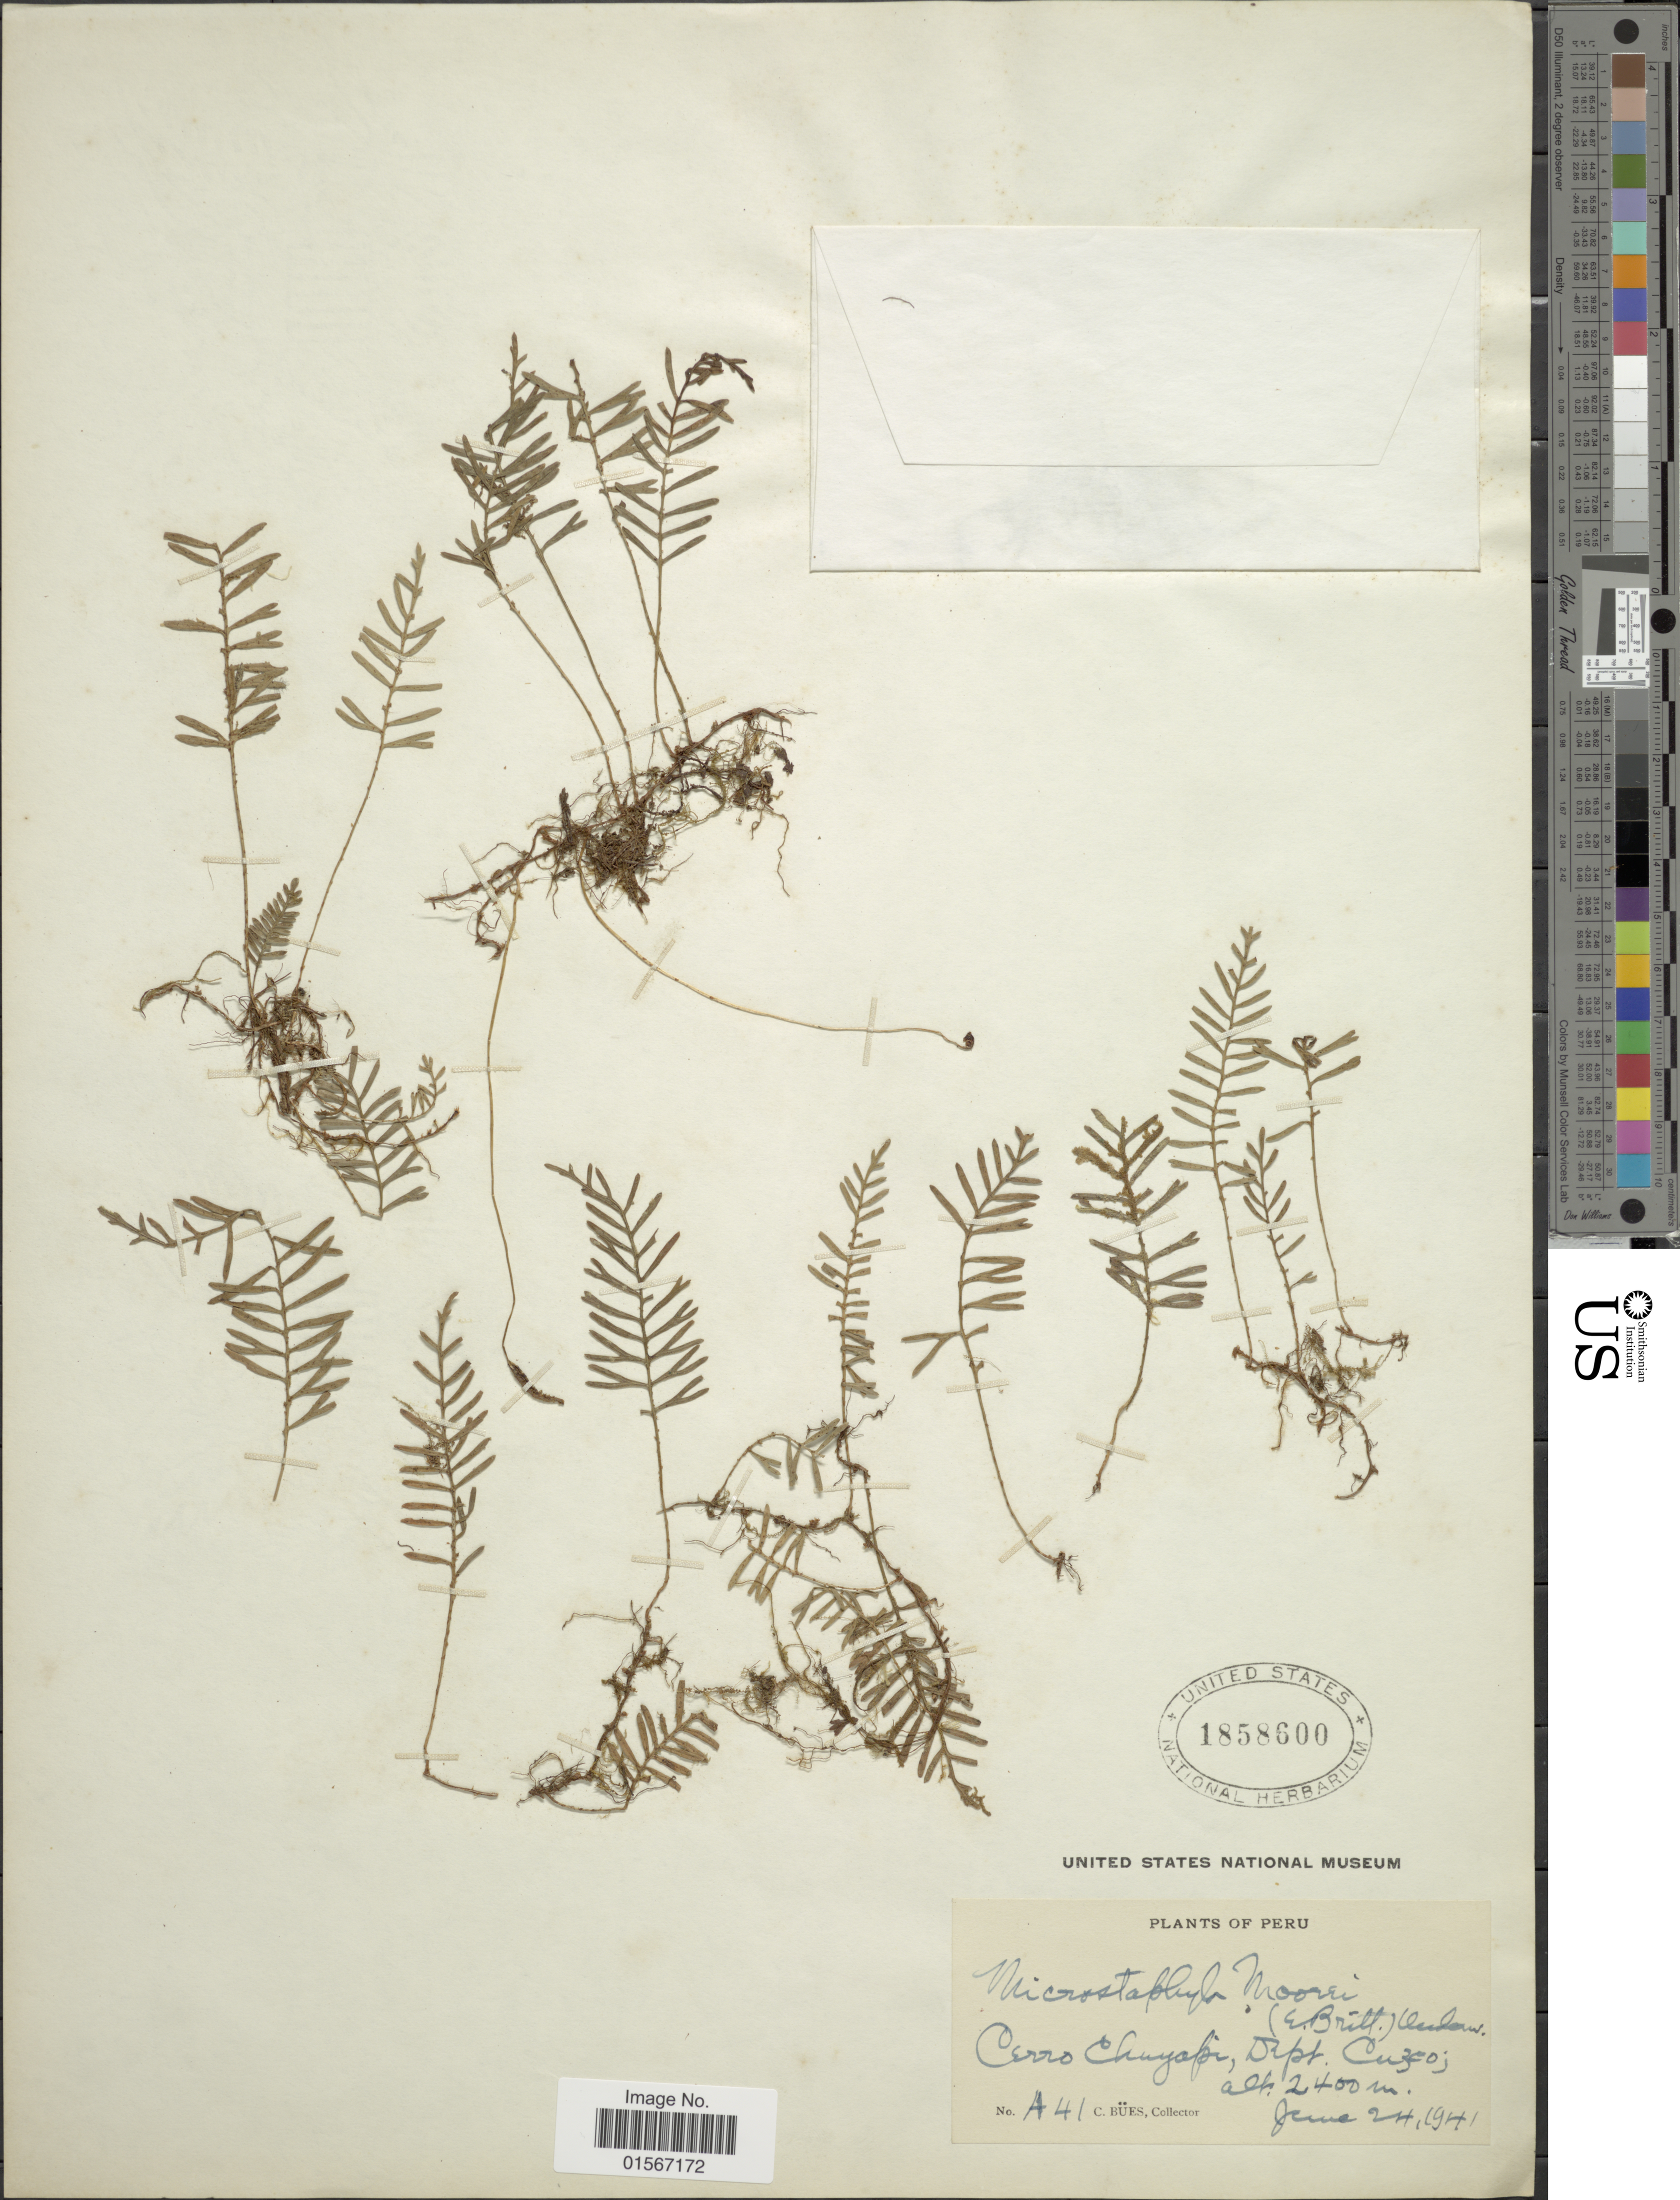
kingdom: Plantae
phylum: Tracheophyta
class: Polypodiopsida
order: Polypodiales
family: Dryopteridaceae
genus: Elaphoglossum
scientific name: Elaphoglossum moorei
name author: (E. Britton) Christ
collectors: C. Bues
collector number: A41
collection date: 1941-06-24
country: Peru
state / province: Cusco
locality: Peru, Cerro Chayapi, Dept. Cusco.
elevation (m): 2400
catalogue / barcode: US 1858600